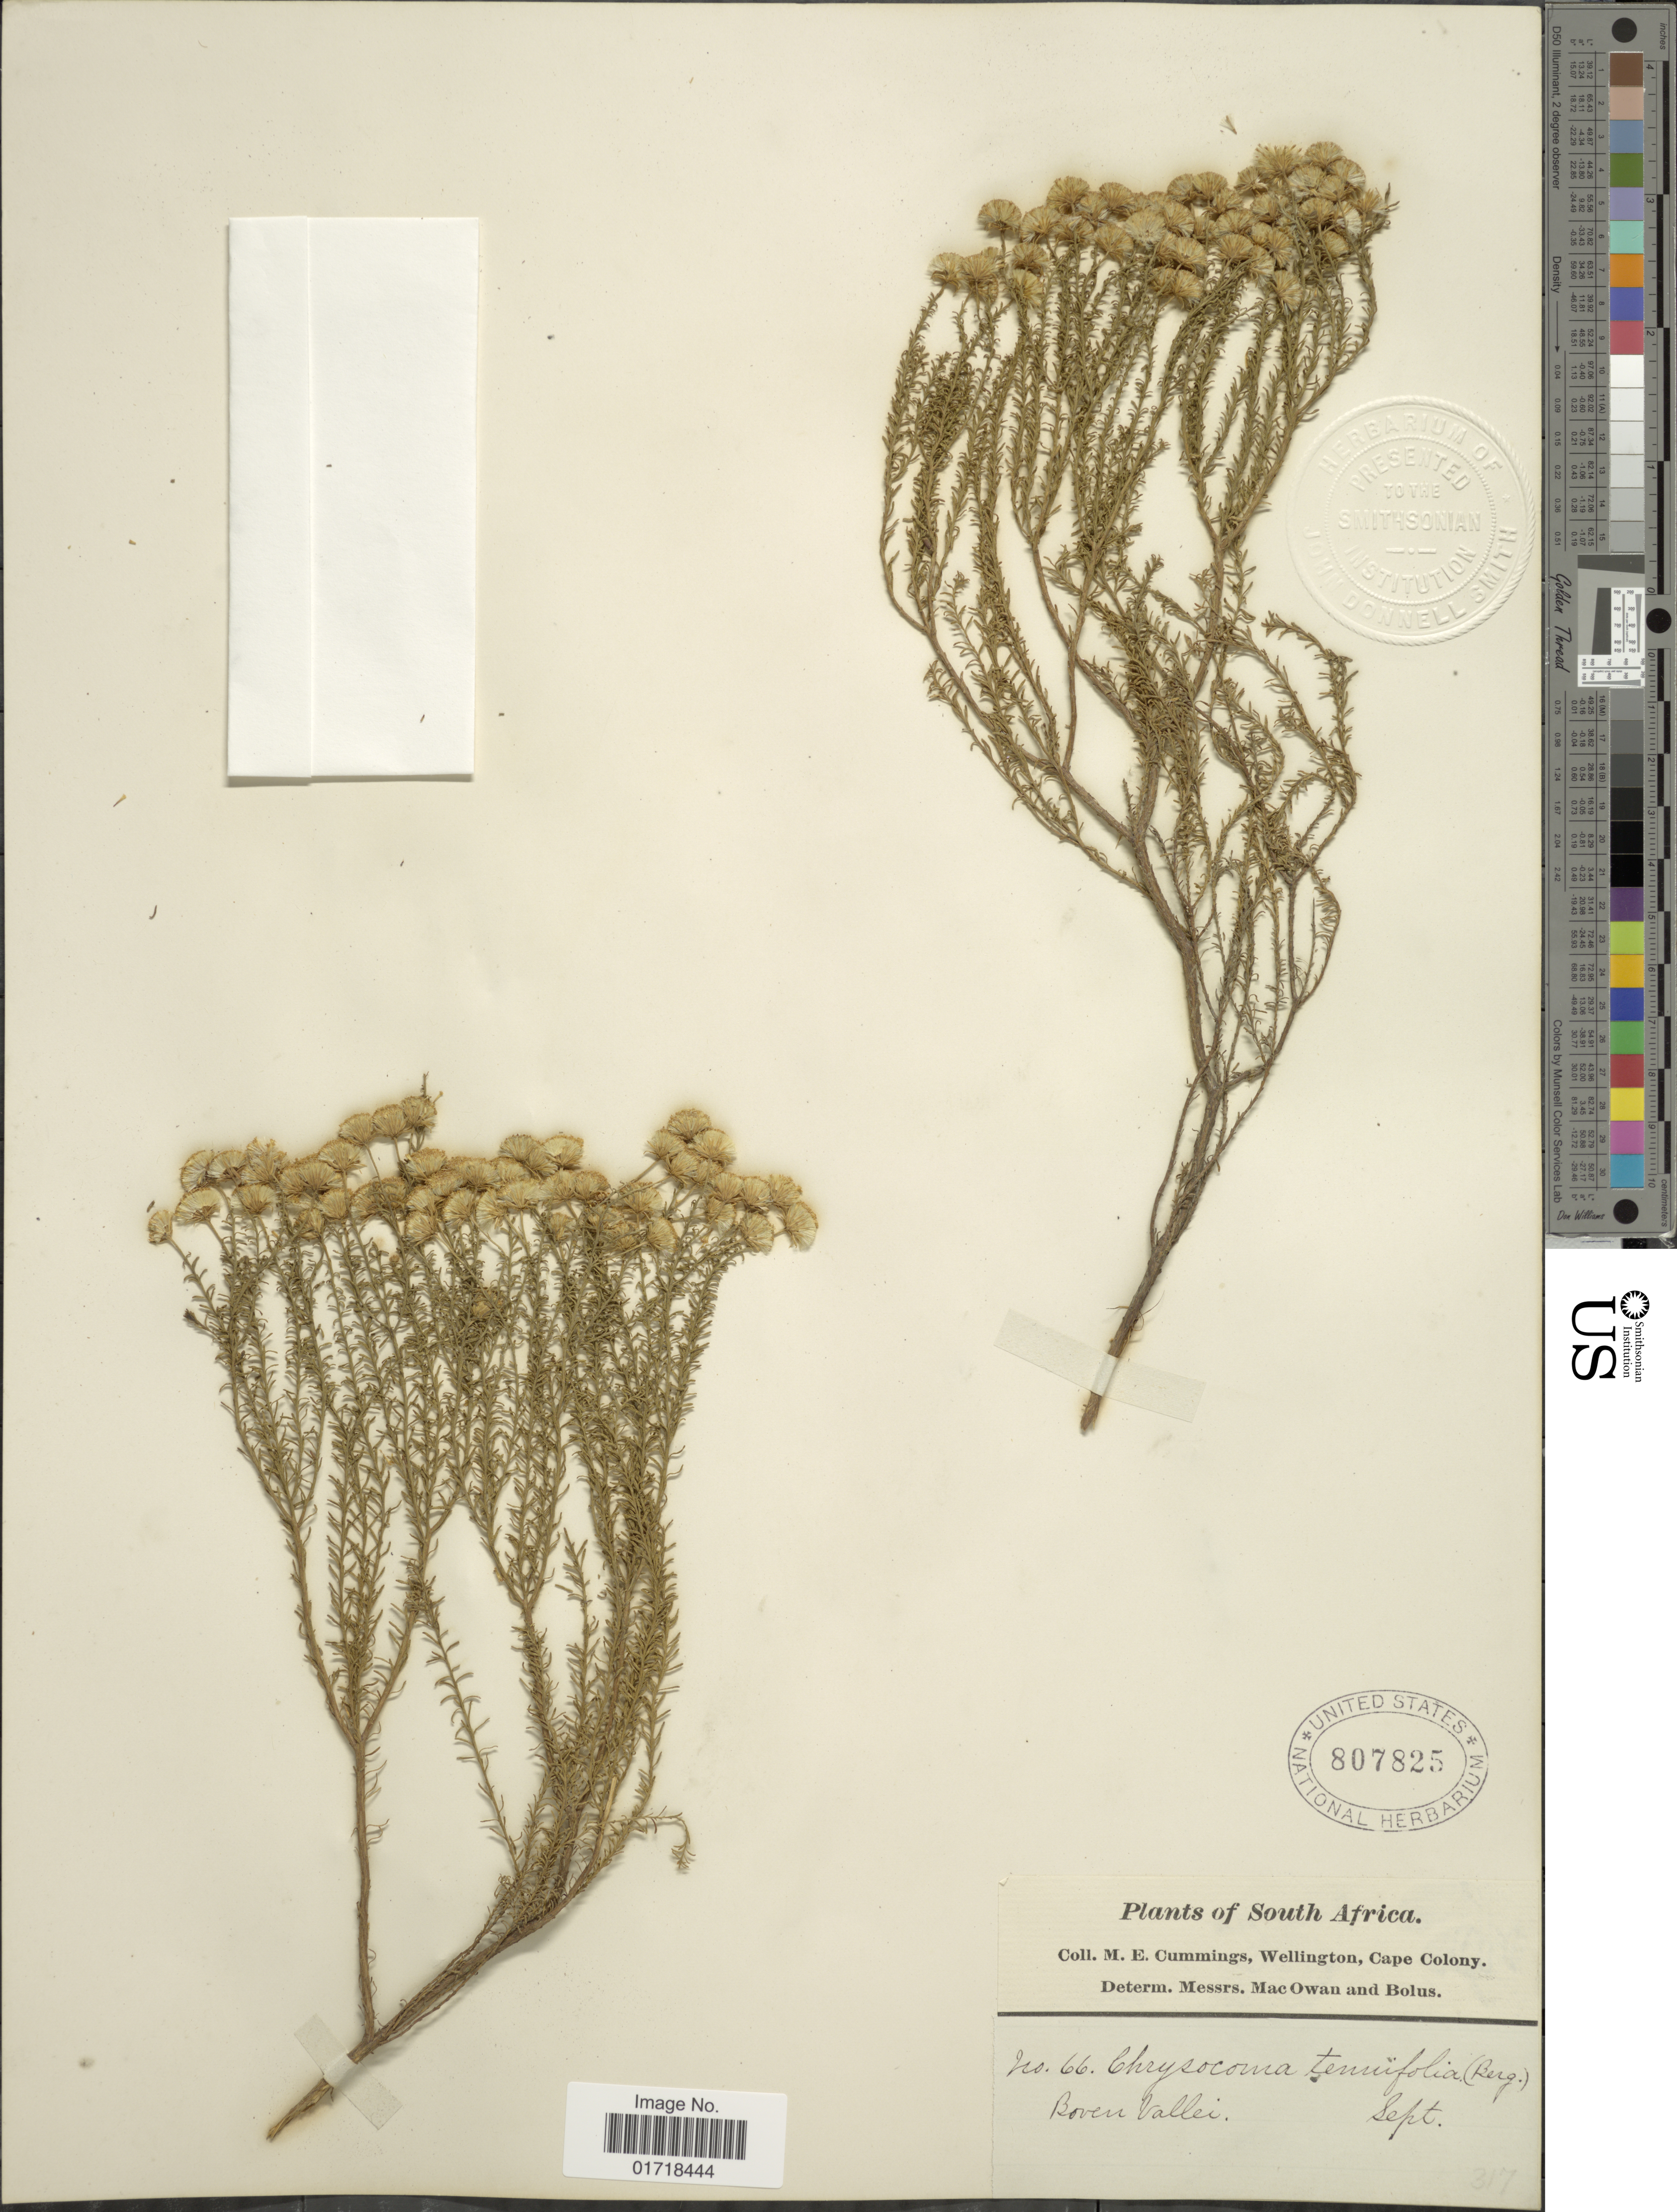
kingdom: Plantae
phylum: Tracheophyta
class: Magnoliopsida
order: Asterales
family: Asteraceae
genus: Chrysocoma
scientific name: Chrysocoma tenuifolia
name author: P.J. Bergius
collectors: M. E. Cummings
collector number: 66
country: South Africa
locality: Boven Vallei8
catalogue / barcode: US 807825